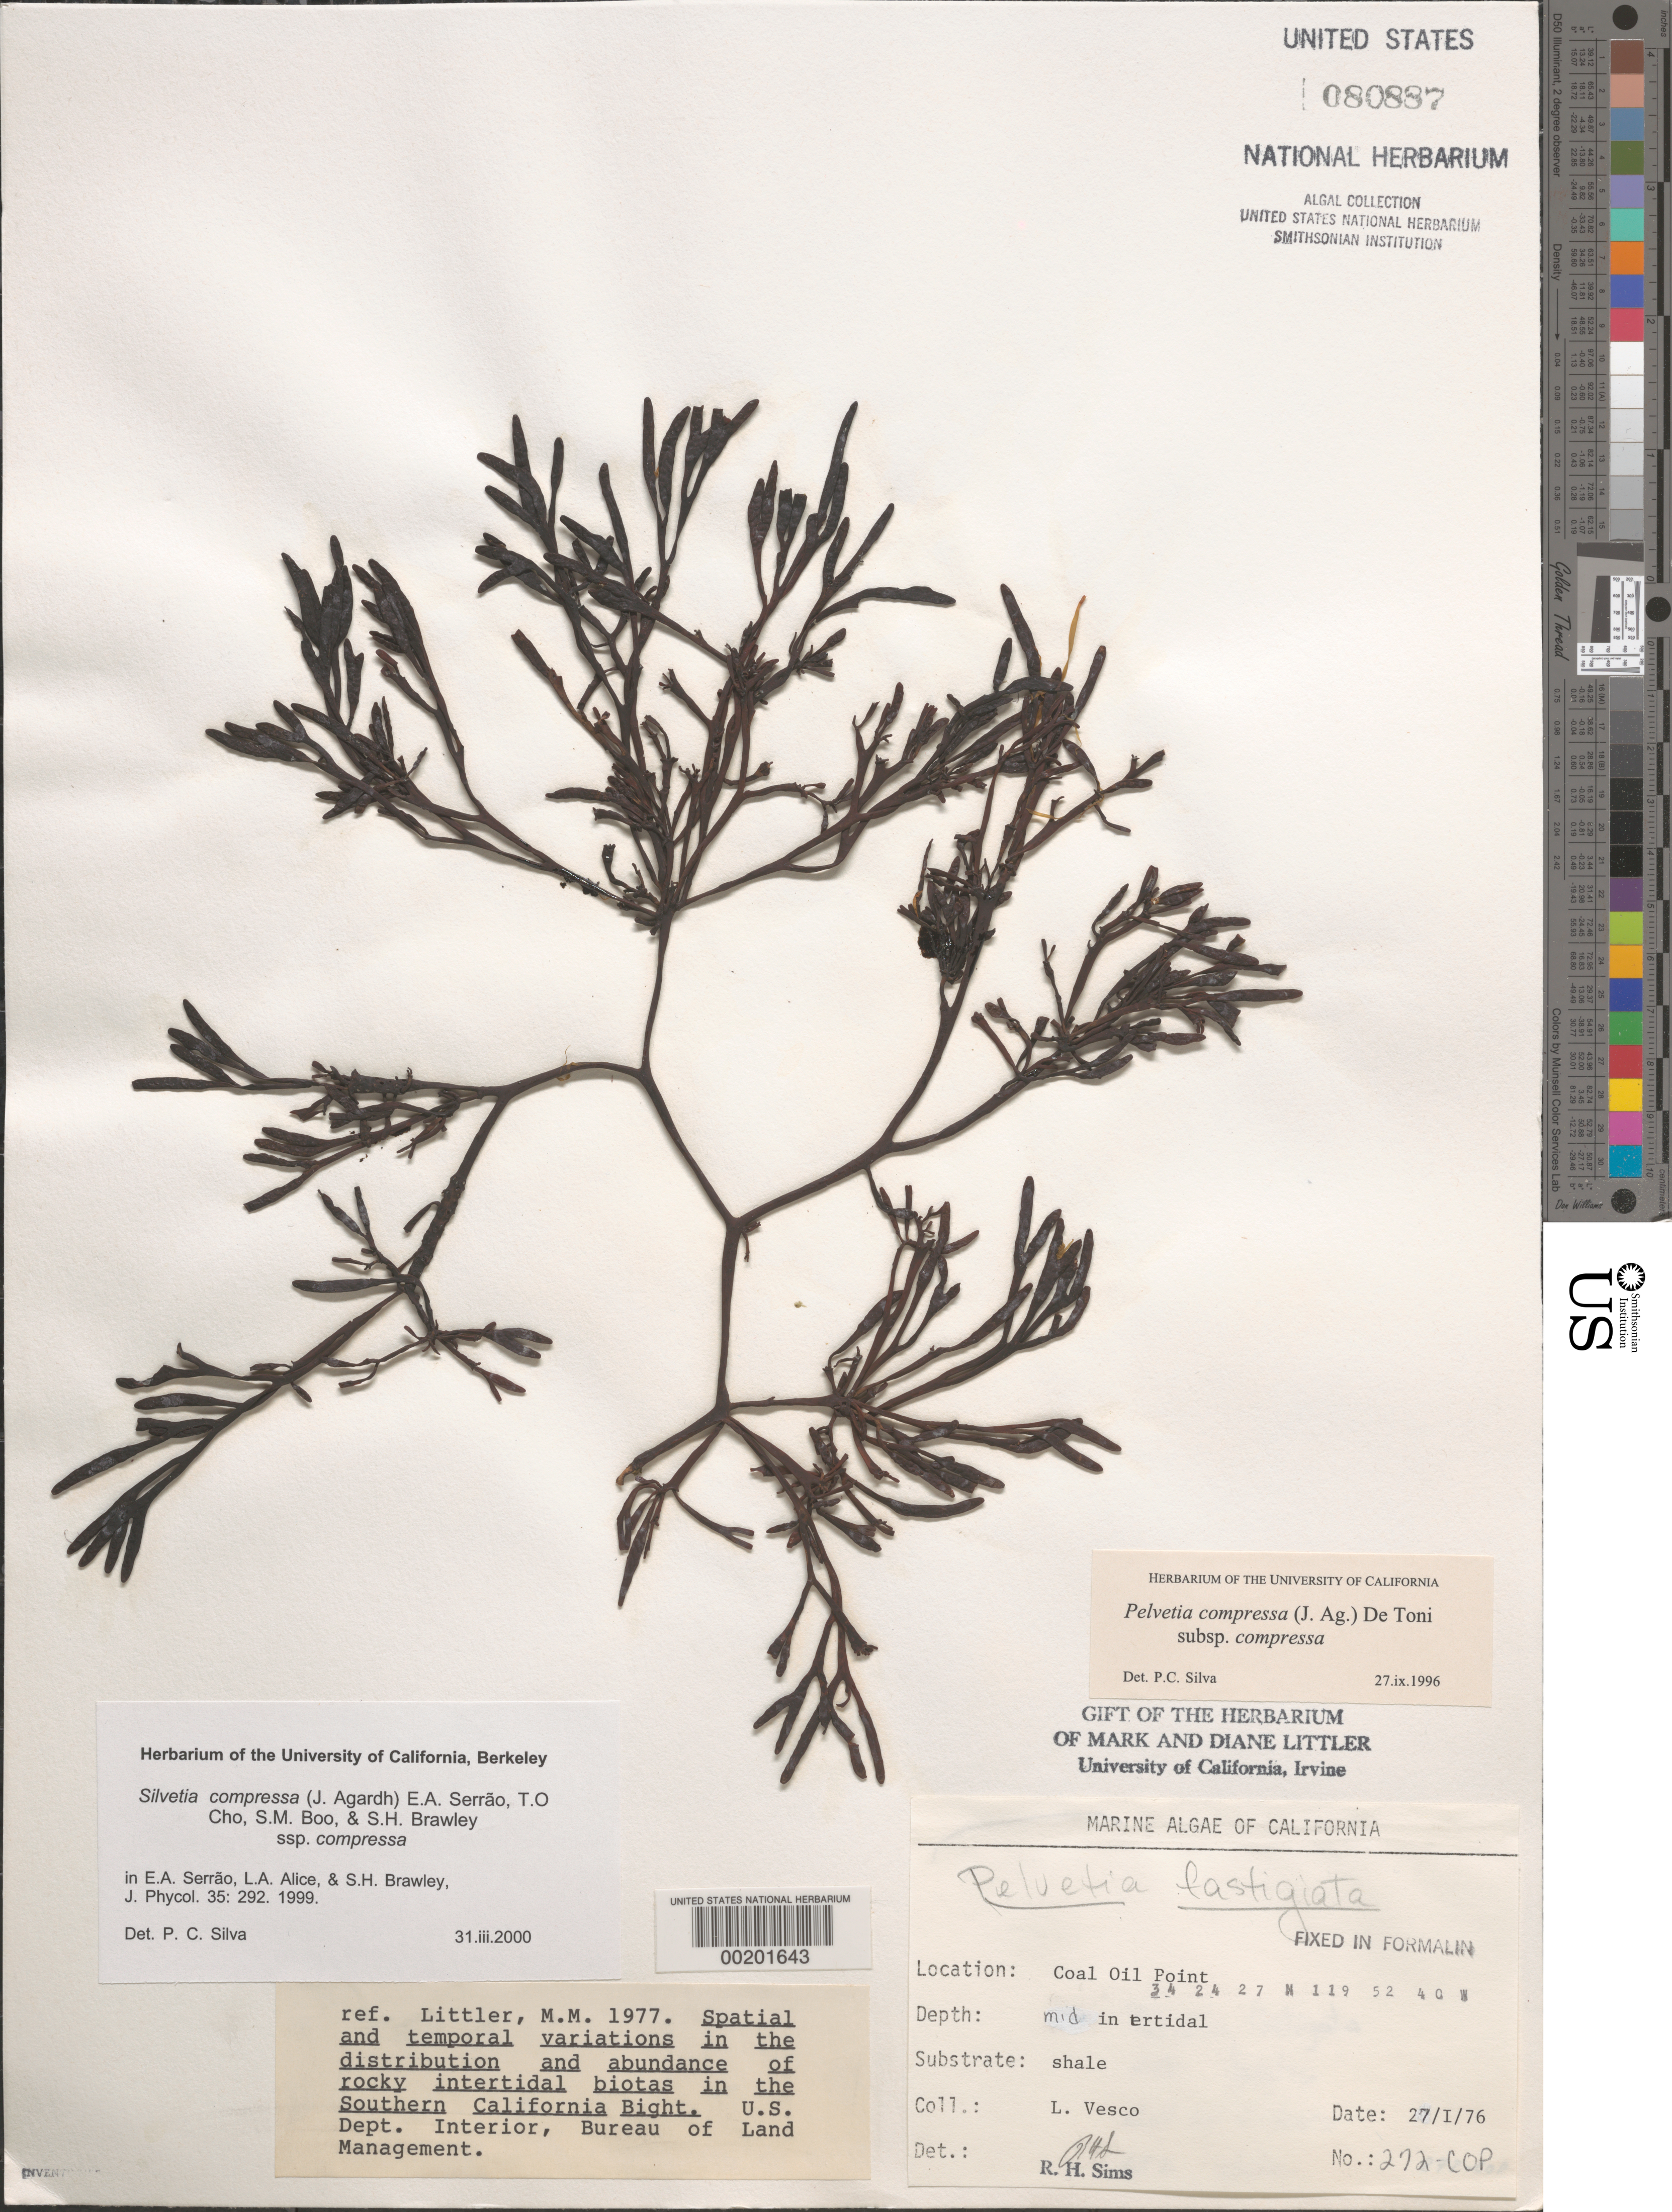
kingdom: Chromista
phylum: Ochrophyta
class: Phaeophyceae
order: Fucales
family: Fucaceae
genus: Silvetia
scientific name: Silvetia compressa subsp. compressa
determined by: Silva, P. C.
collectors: L. Vesco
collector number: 272-COP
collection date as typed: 27 Jan 1976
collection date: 1976-01-27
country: United States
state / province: California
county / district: Santa Barbara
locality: Coal Oil Point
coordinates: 34 24 27 N, 119 52 40 W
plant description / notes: BLM-SOCALBIGHT Rocky Intertidal Survey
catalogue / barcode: US 80887